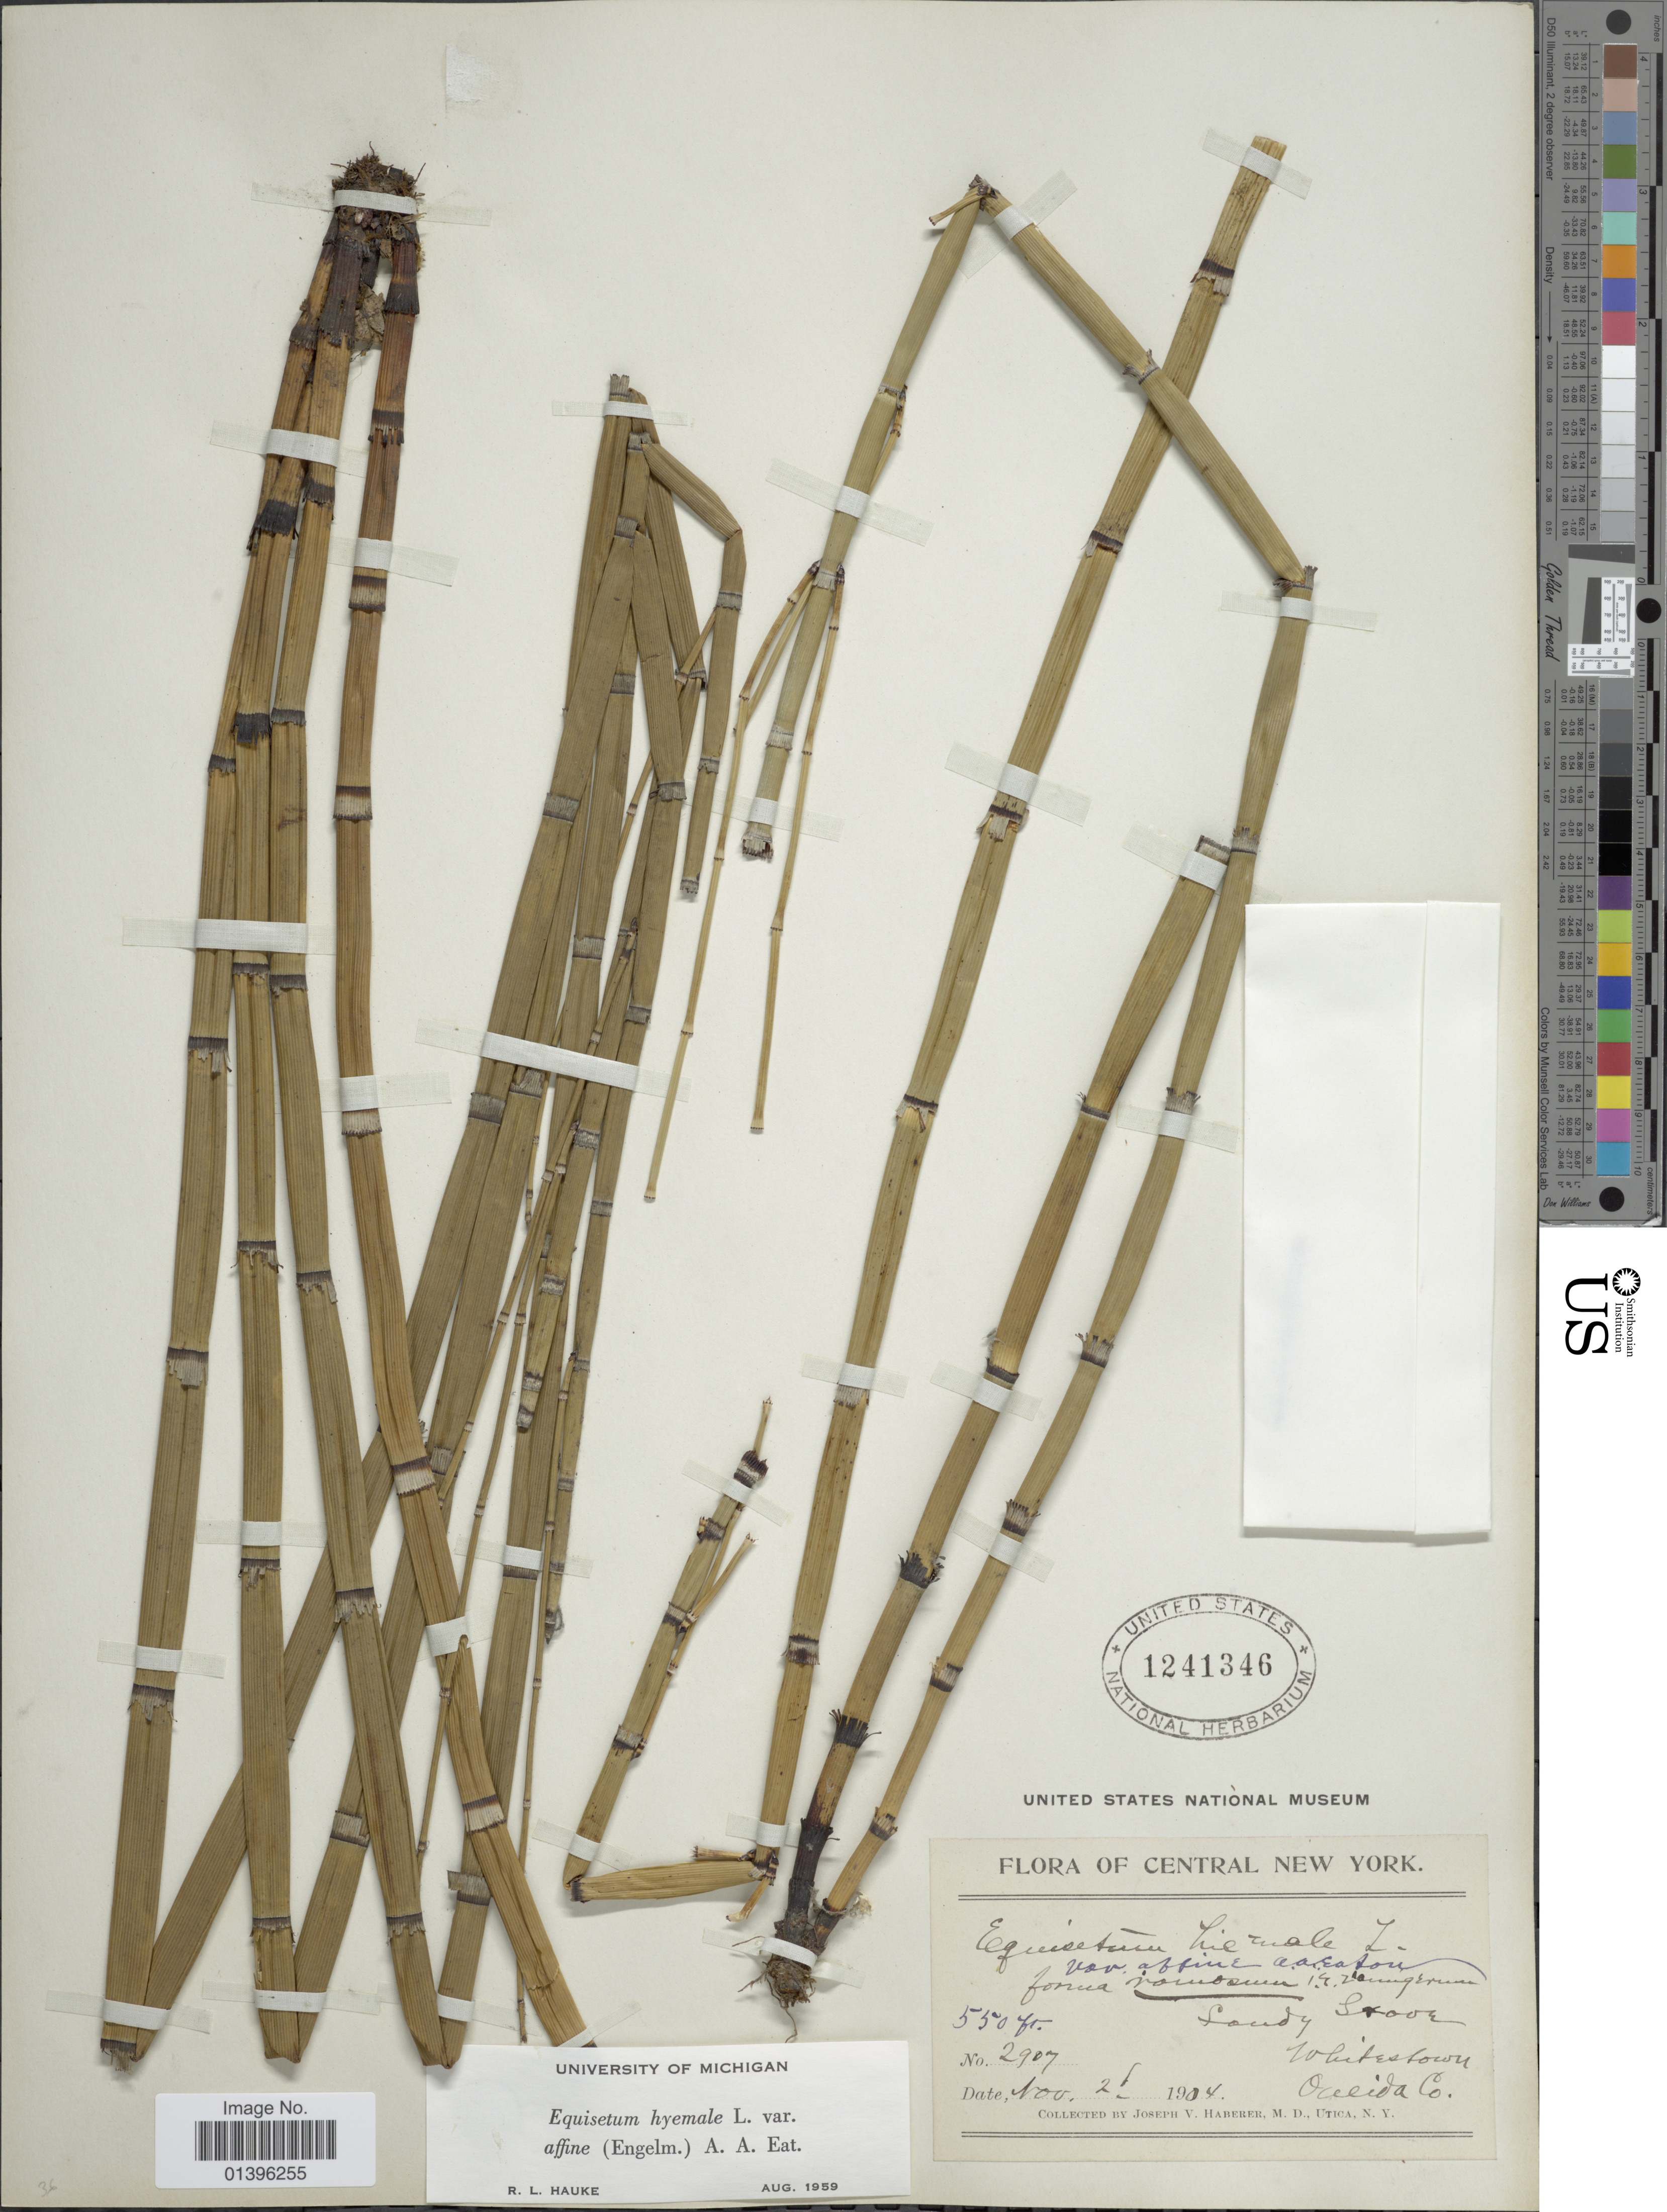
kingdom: Plantae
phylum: Tracheophyta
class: Polypodiopsida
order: Equisetales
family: Equisetaceae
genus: Equisetum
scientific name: Equisetum hyemale var. affine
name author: (Engelm.) A.A. Eaton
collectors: J. V. Haberer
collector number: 2907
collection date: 1904-11-02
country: United States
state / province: New York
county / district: Oneida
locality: Central New York. Sandy Stove, Whitestown, Oneida Co.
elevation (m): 168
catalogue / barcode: US 1241346